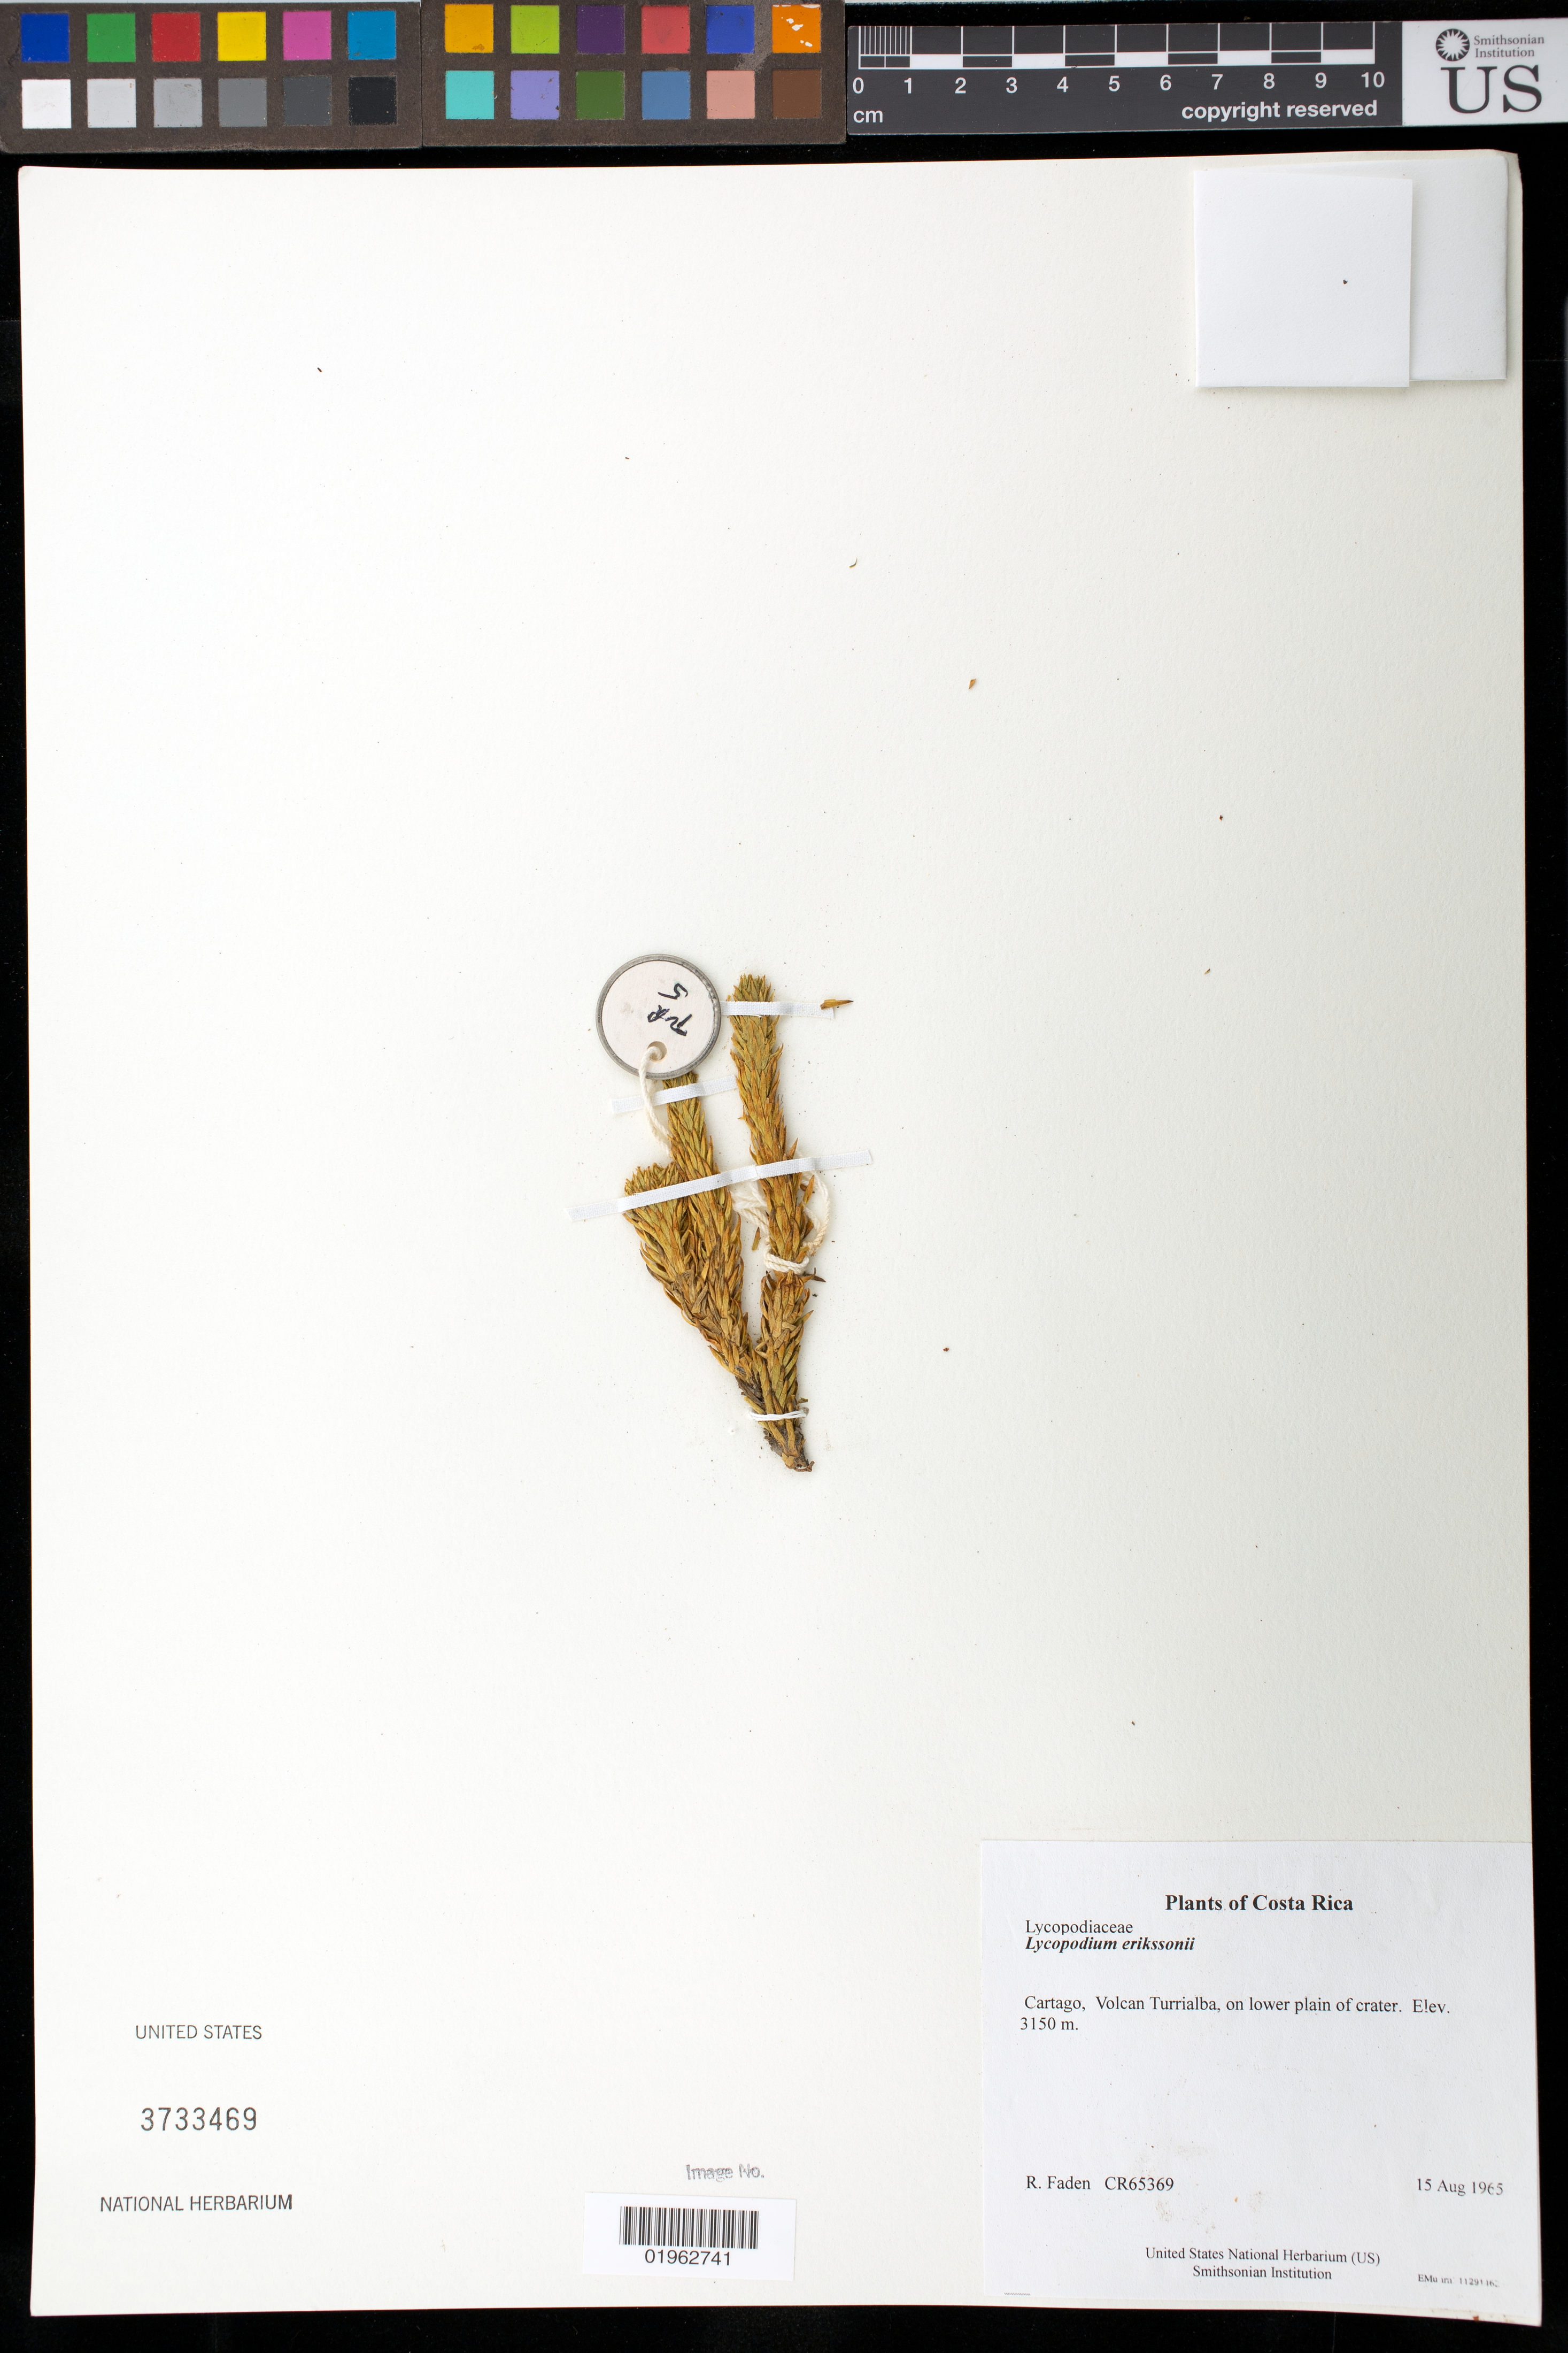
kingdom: Plantae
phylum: Tracheophyta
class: Lycopodiopsida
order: Lycopodiales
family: Lycopodiaceae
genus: Phlegmariurus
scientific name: Phlegmariurus sp.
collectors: R. B. Faden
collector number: CR65369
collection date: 1965-08-15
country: Costa Rica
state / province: Cartago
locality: Volcan Turrialba, on lower plain of crater.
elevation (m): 3150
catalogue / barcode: US 3733469